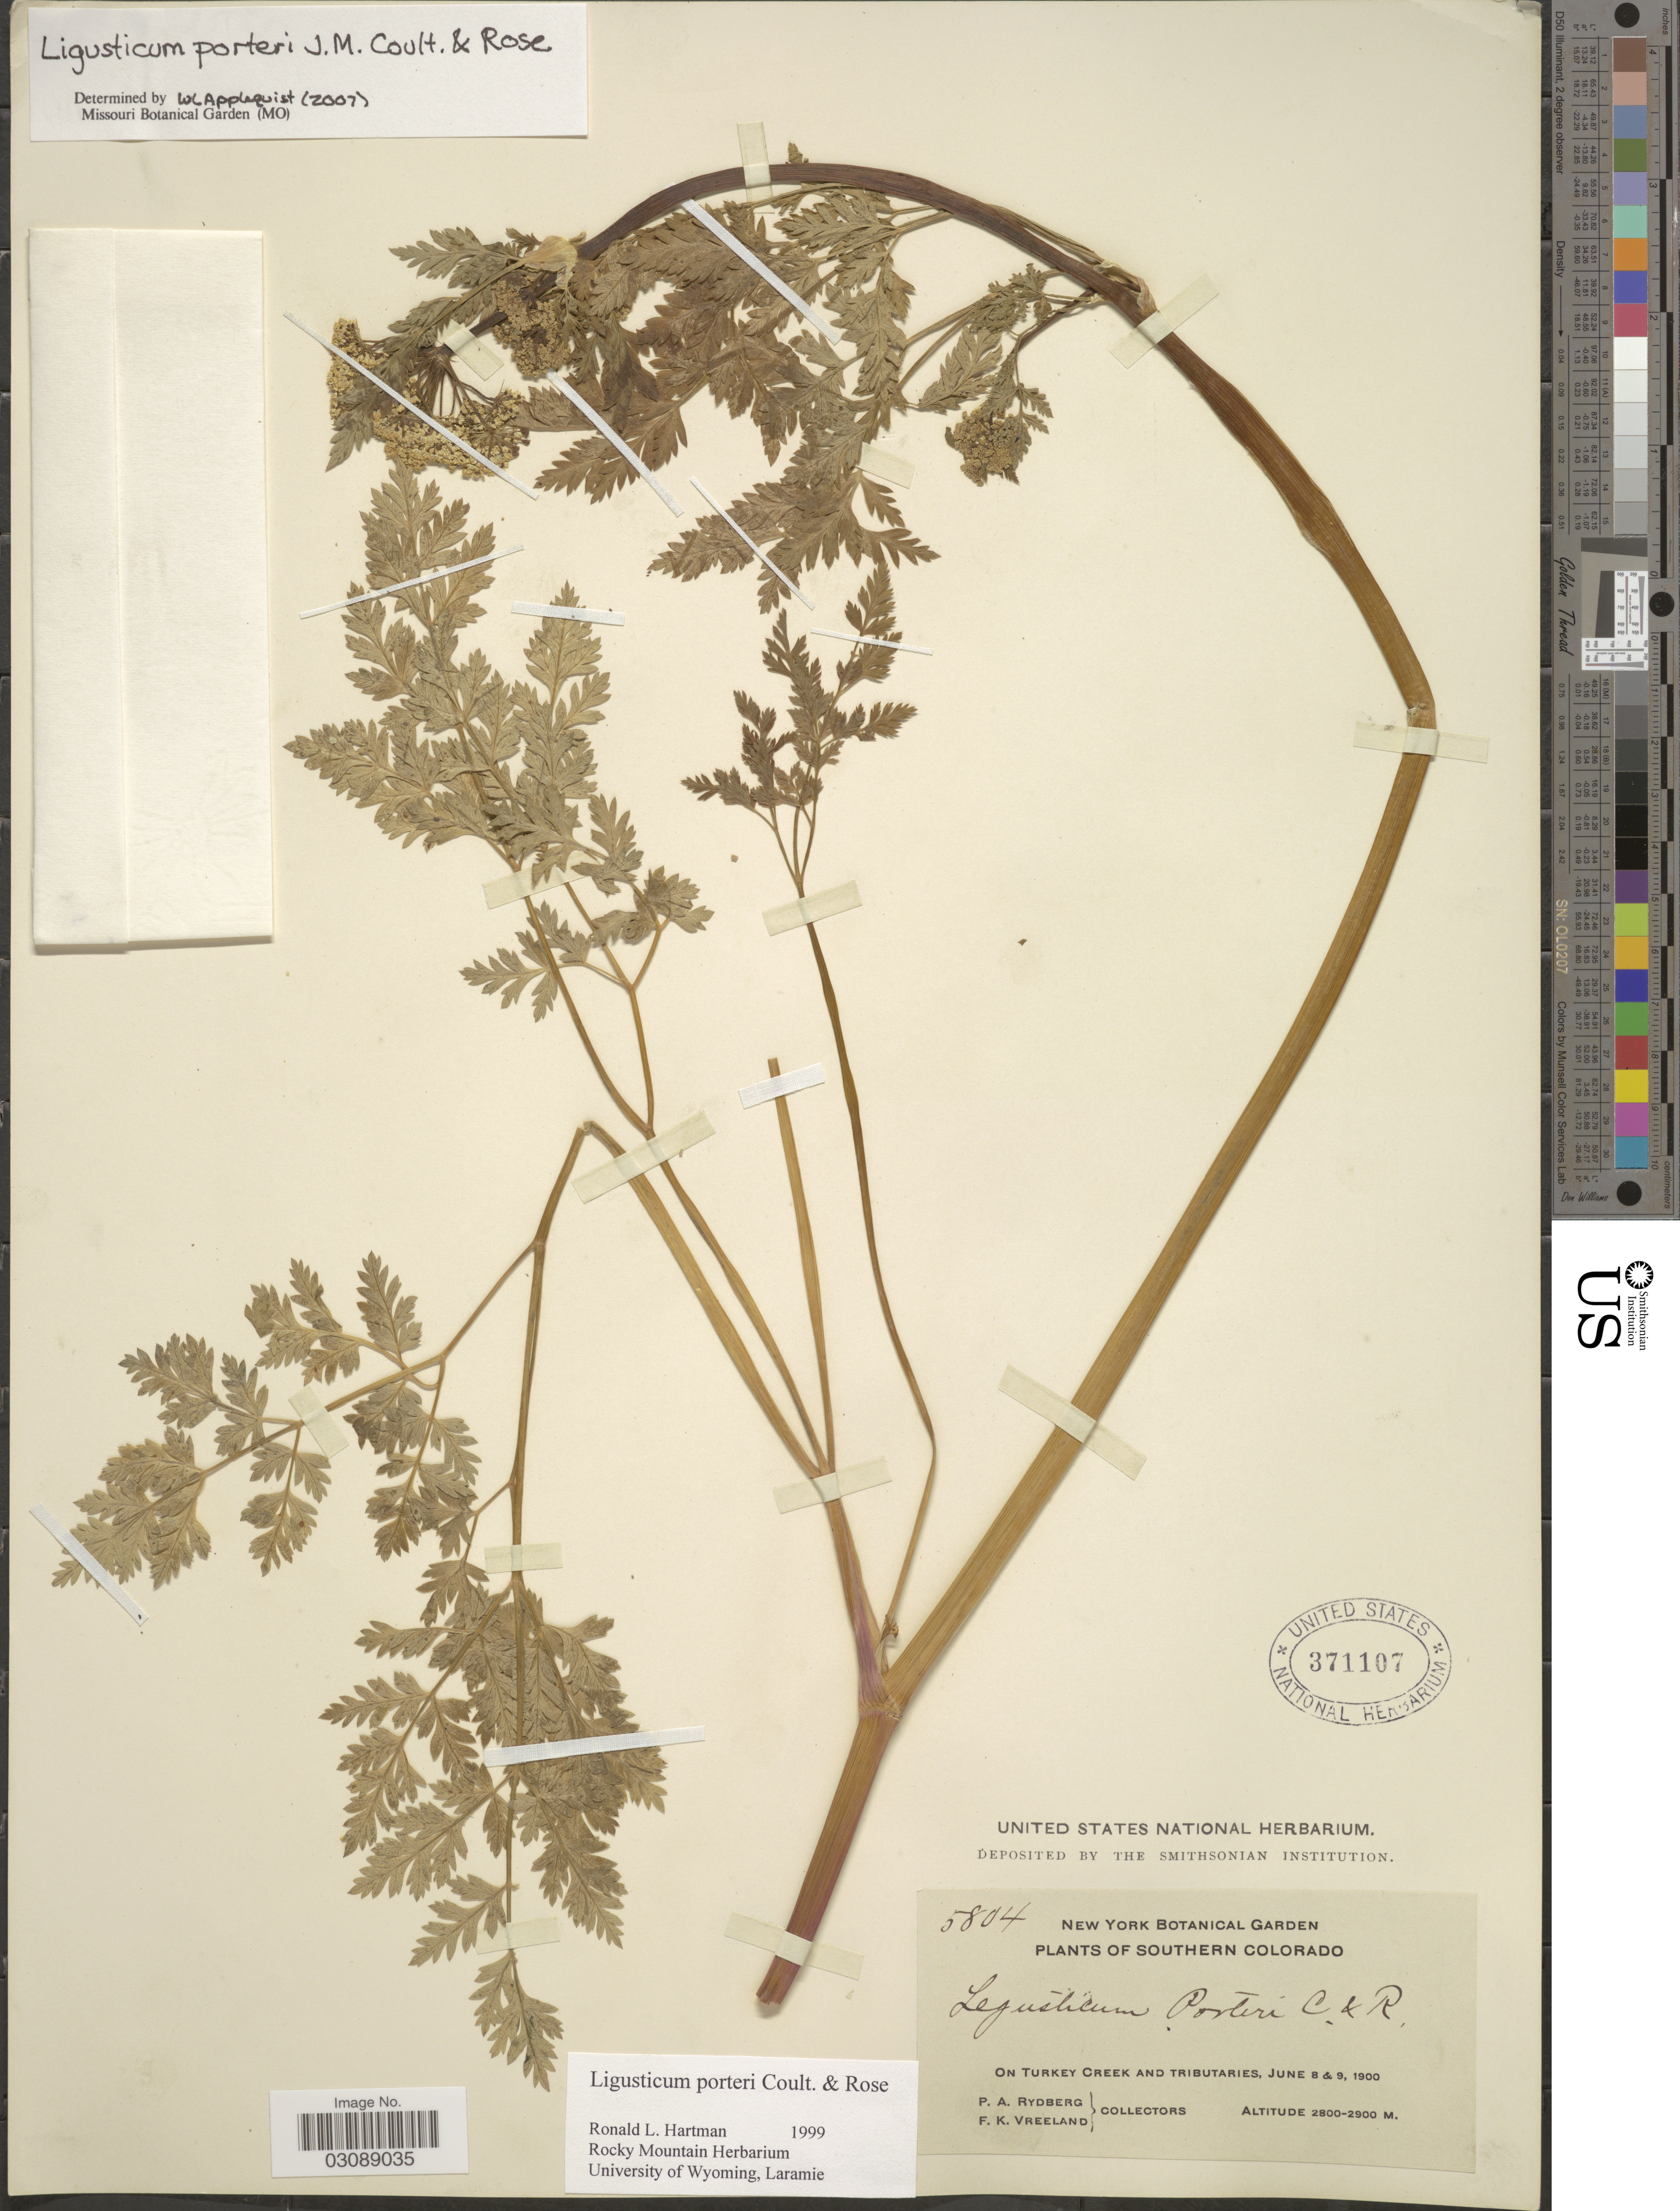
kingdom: Plantae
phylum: Tracheophyta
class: Magnoliopsida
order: Apiales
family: Apiaceae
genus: Ligusticum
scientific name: Ligusticum porteri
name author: J.M. Coult. & Rose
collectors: P. A. Rydberg & F. Vreeland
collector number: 5804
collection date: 1900-06-08/1900-06-09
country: United States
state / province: Colorado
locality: Southern Colorado. On Turkey Creek and Tributaries.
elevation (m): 2800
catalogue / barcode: US 371107